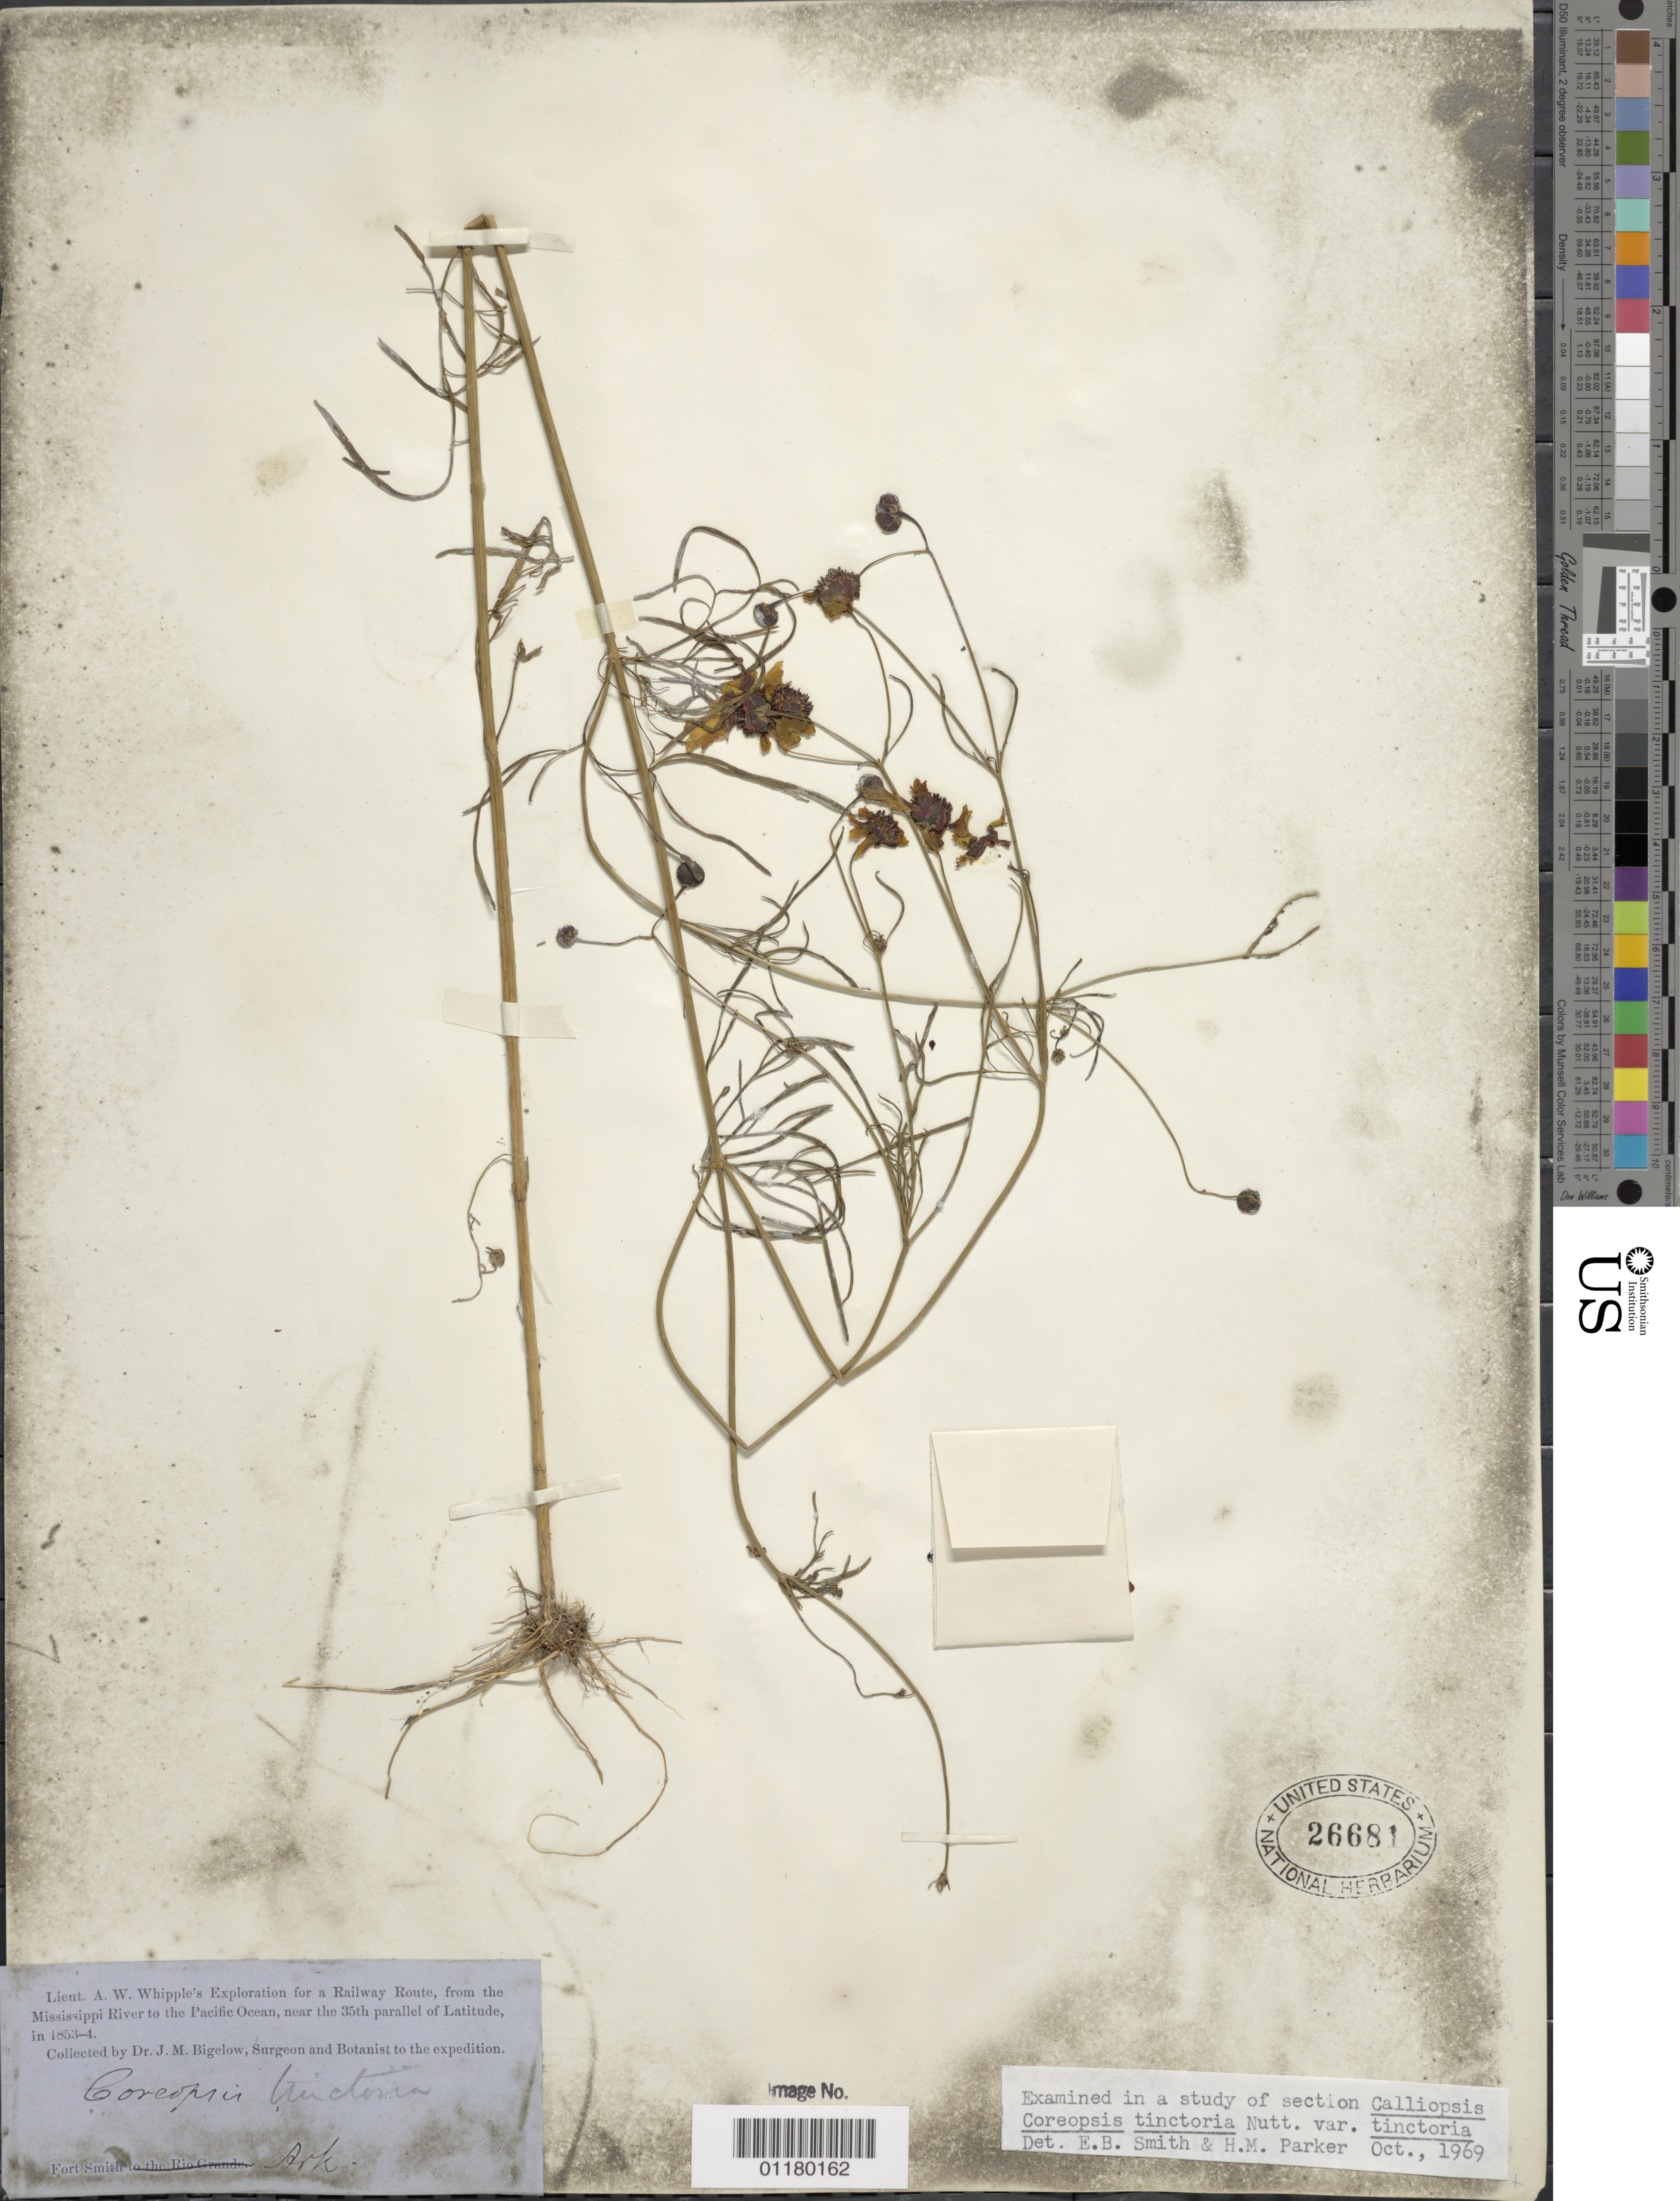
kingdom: Plantae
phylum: Tracheophyta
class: Magnoliopsida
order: Asterales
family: Asteraceae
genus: Coreopsis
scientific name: Coreopsis tinctoria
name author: Nutt.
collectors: J. M. Bigelow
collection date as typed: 1853 to -- --- 1854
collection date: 1853/1854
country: United States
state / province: Arkansas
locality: Fort Smith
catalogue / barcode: US 26681